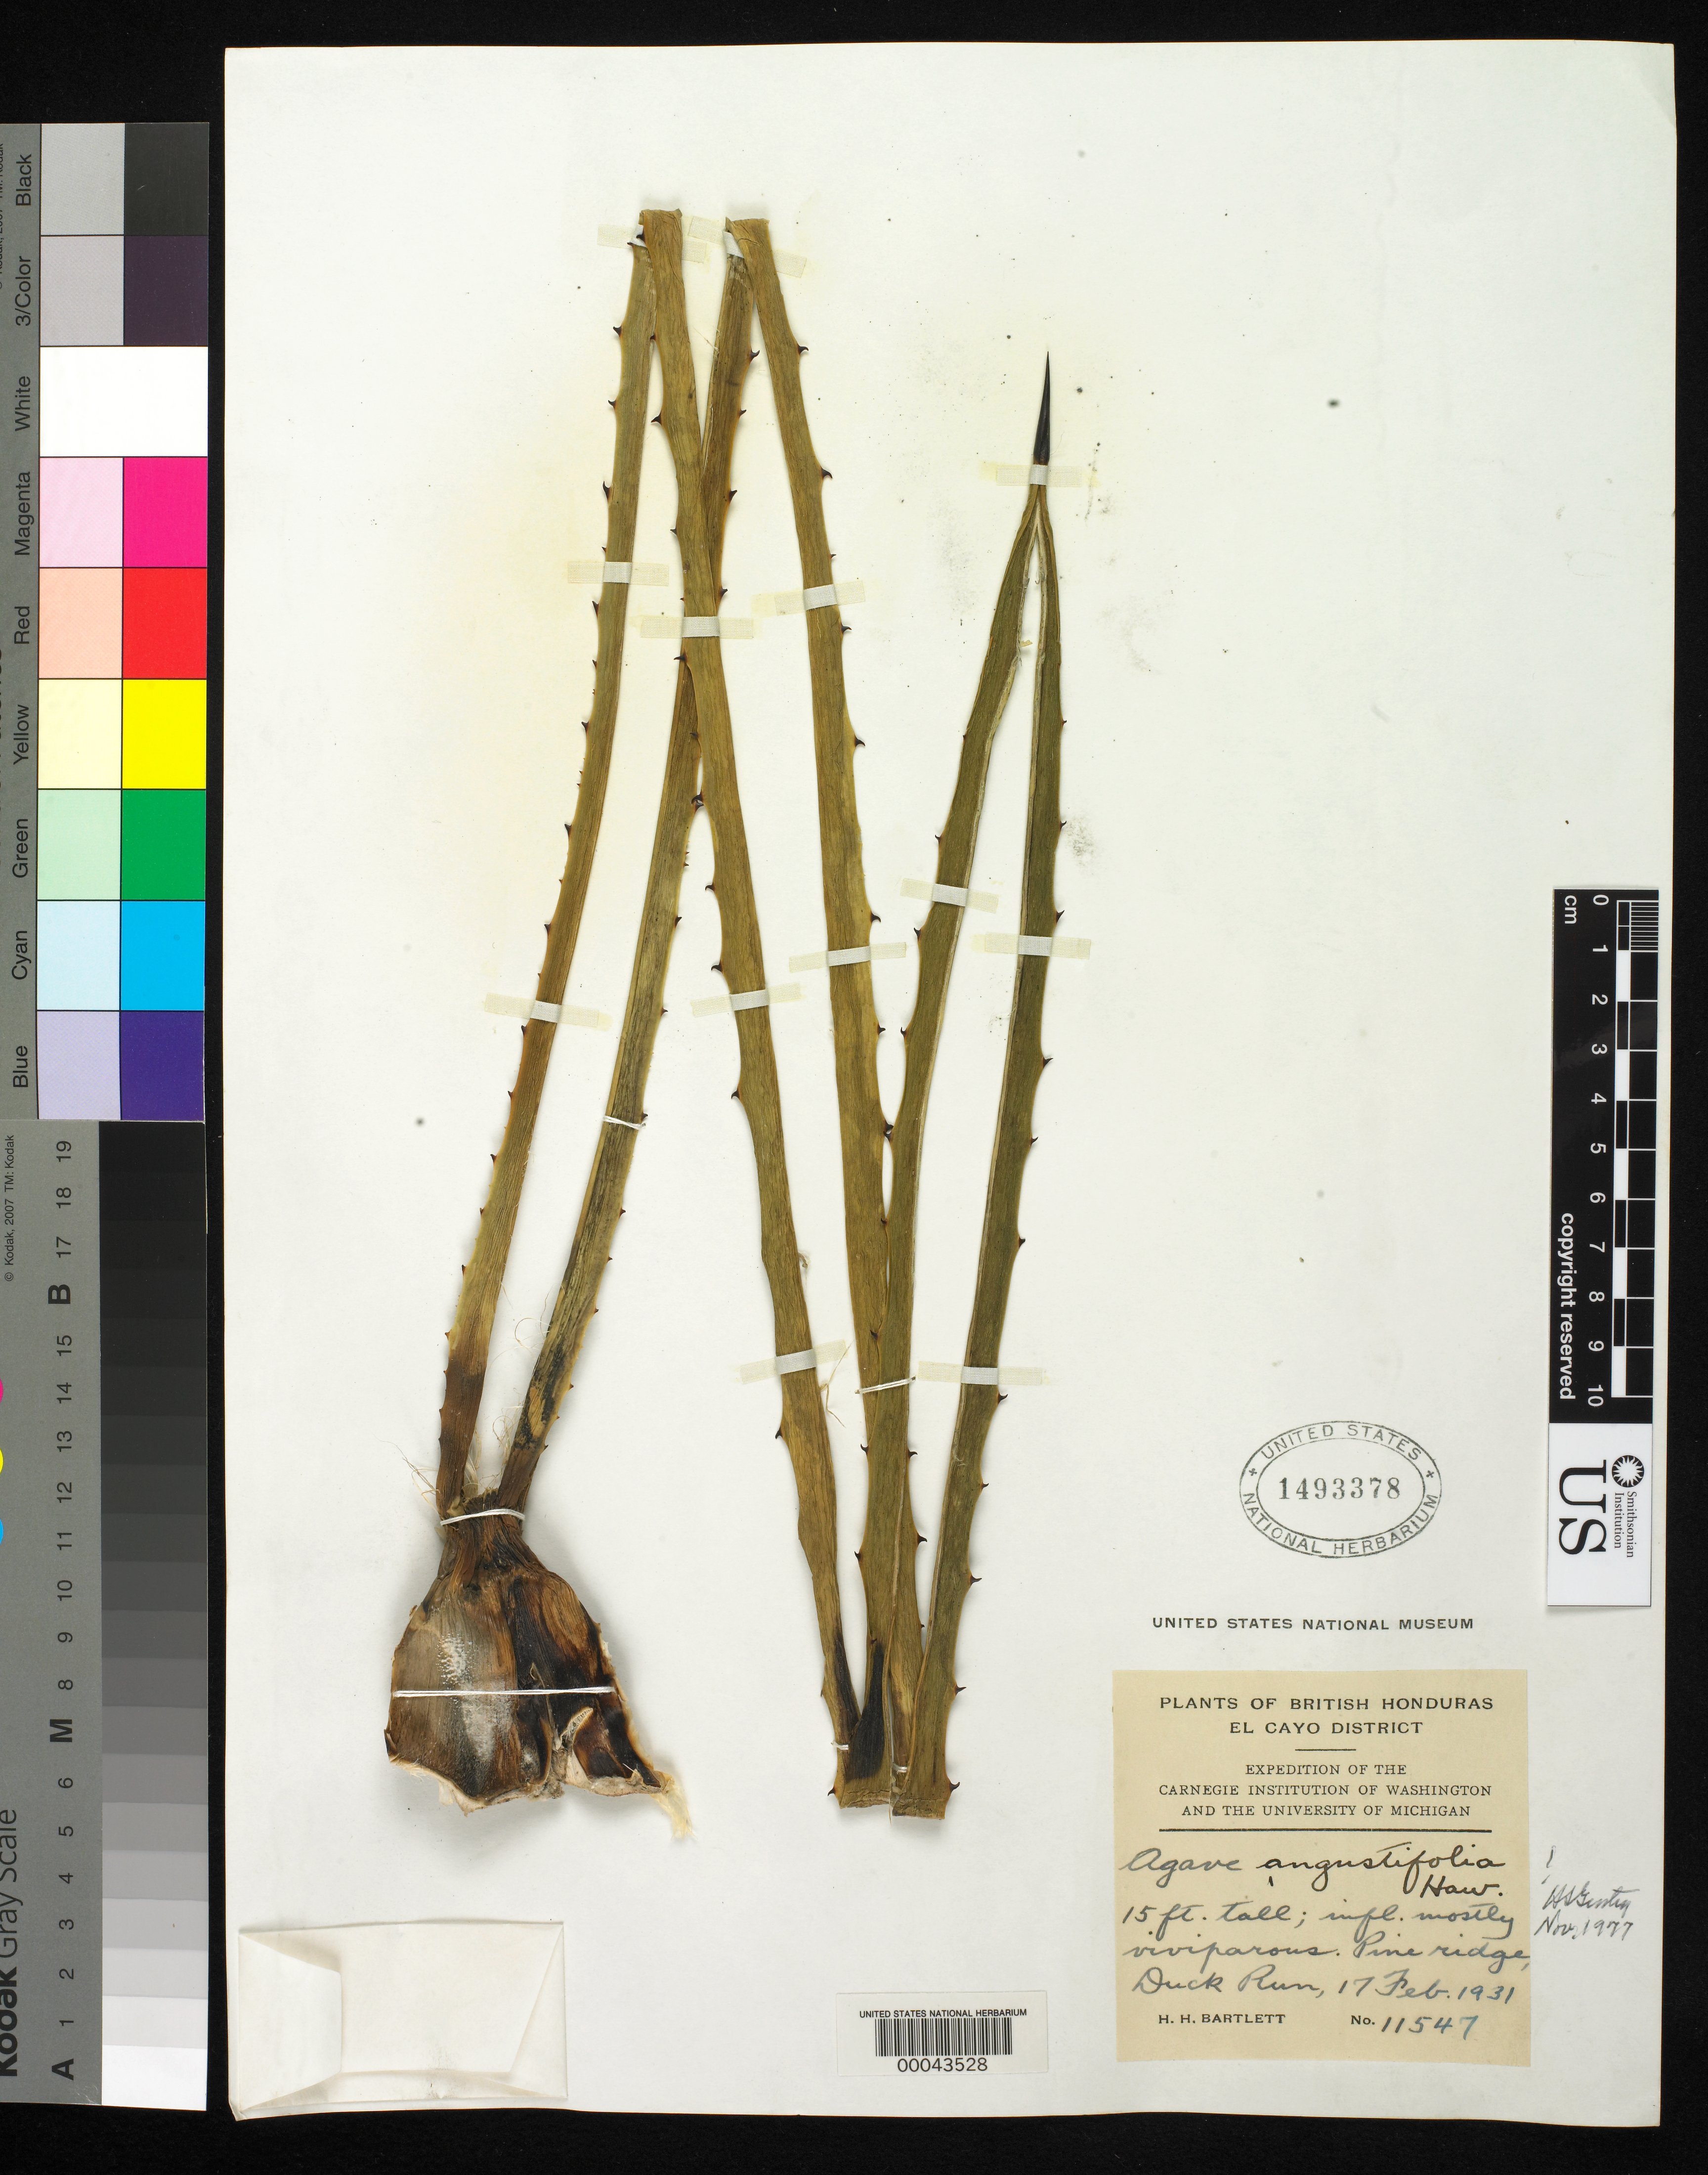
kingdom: Plantae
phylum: Tracheophyta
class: Liliopsida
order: Asparagales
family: Asparagaceae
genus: Agave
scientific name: Agave angustifolia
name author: Haw.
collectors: H. H. Bartlett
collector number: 11547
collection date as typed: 17 Feb 1931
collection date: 1931-02-17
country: Belize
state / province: Cayo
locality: Pine Ridge, Duck Run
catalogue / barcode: US 1493378